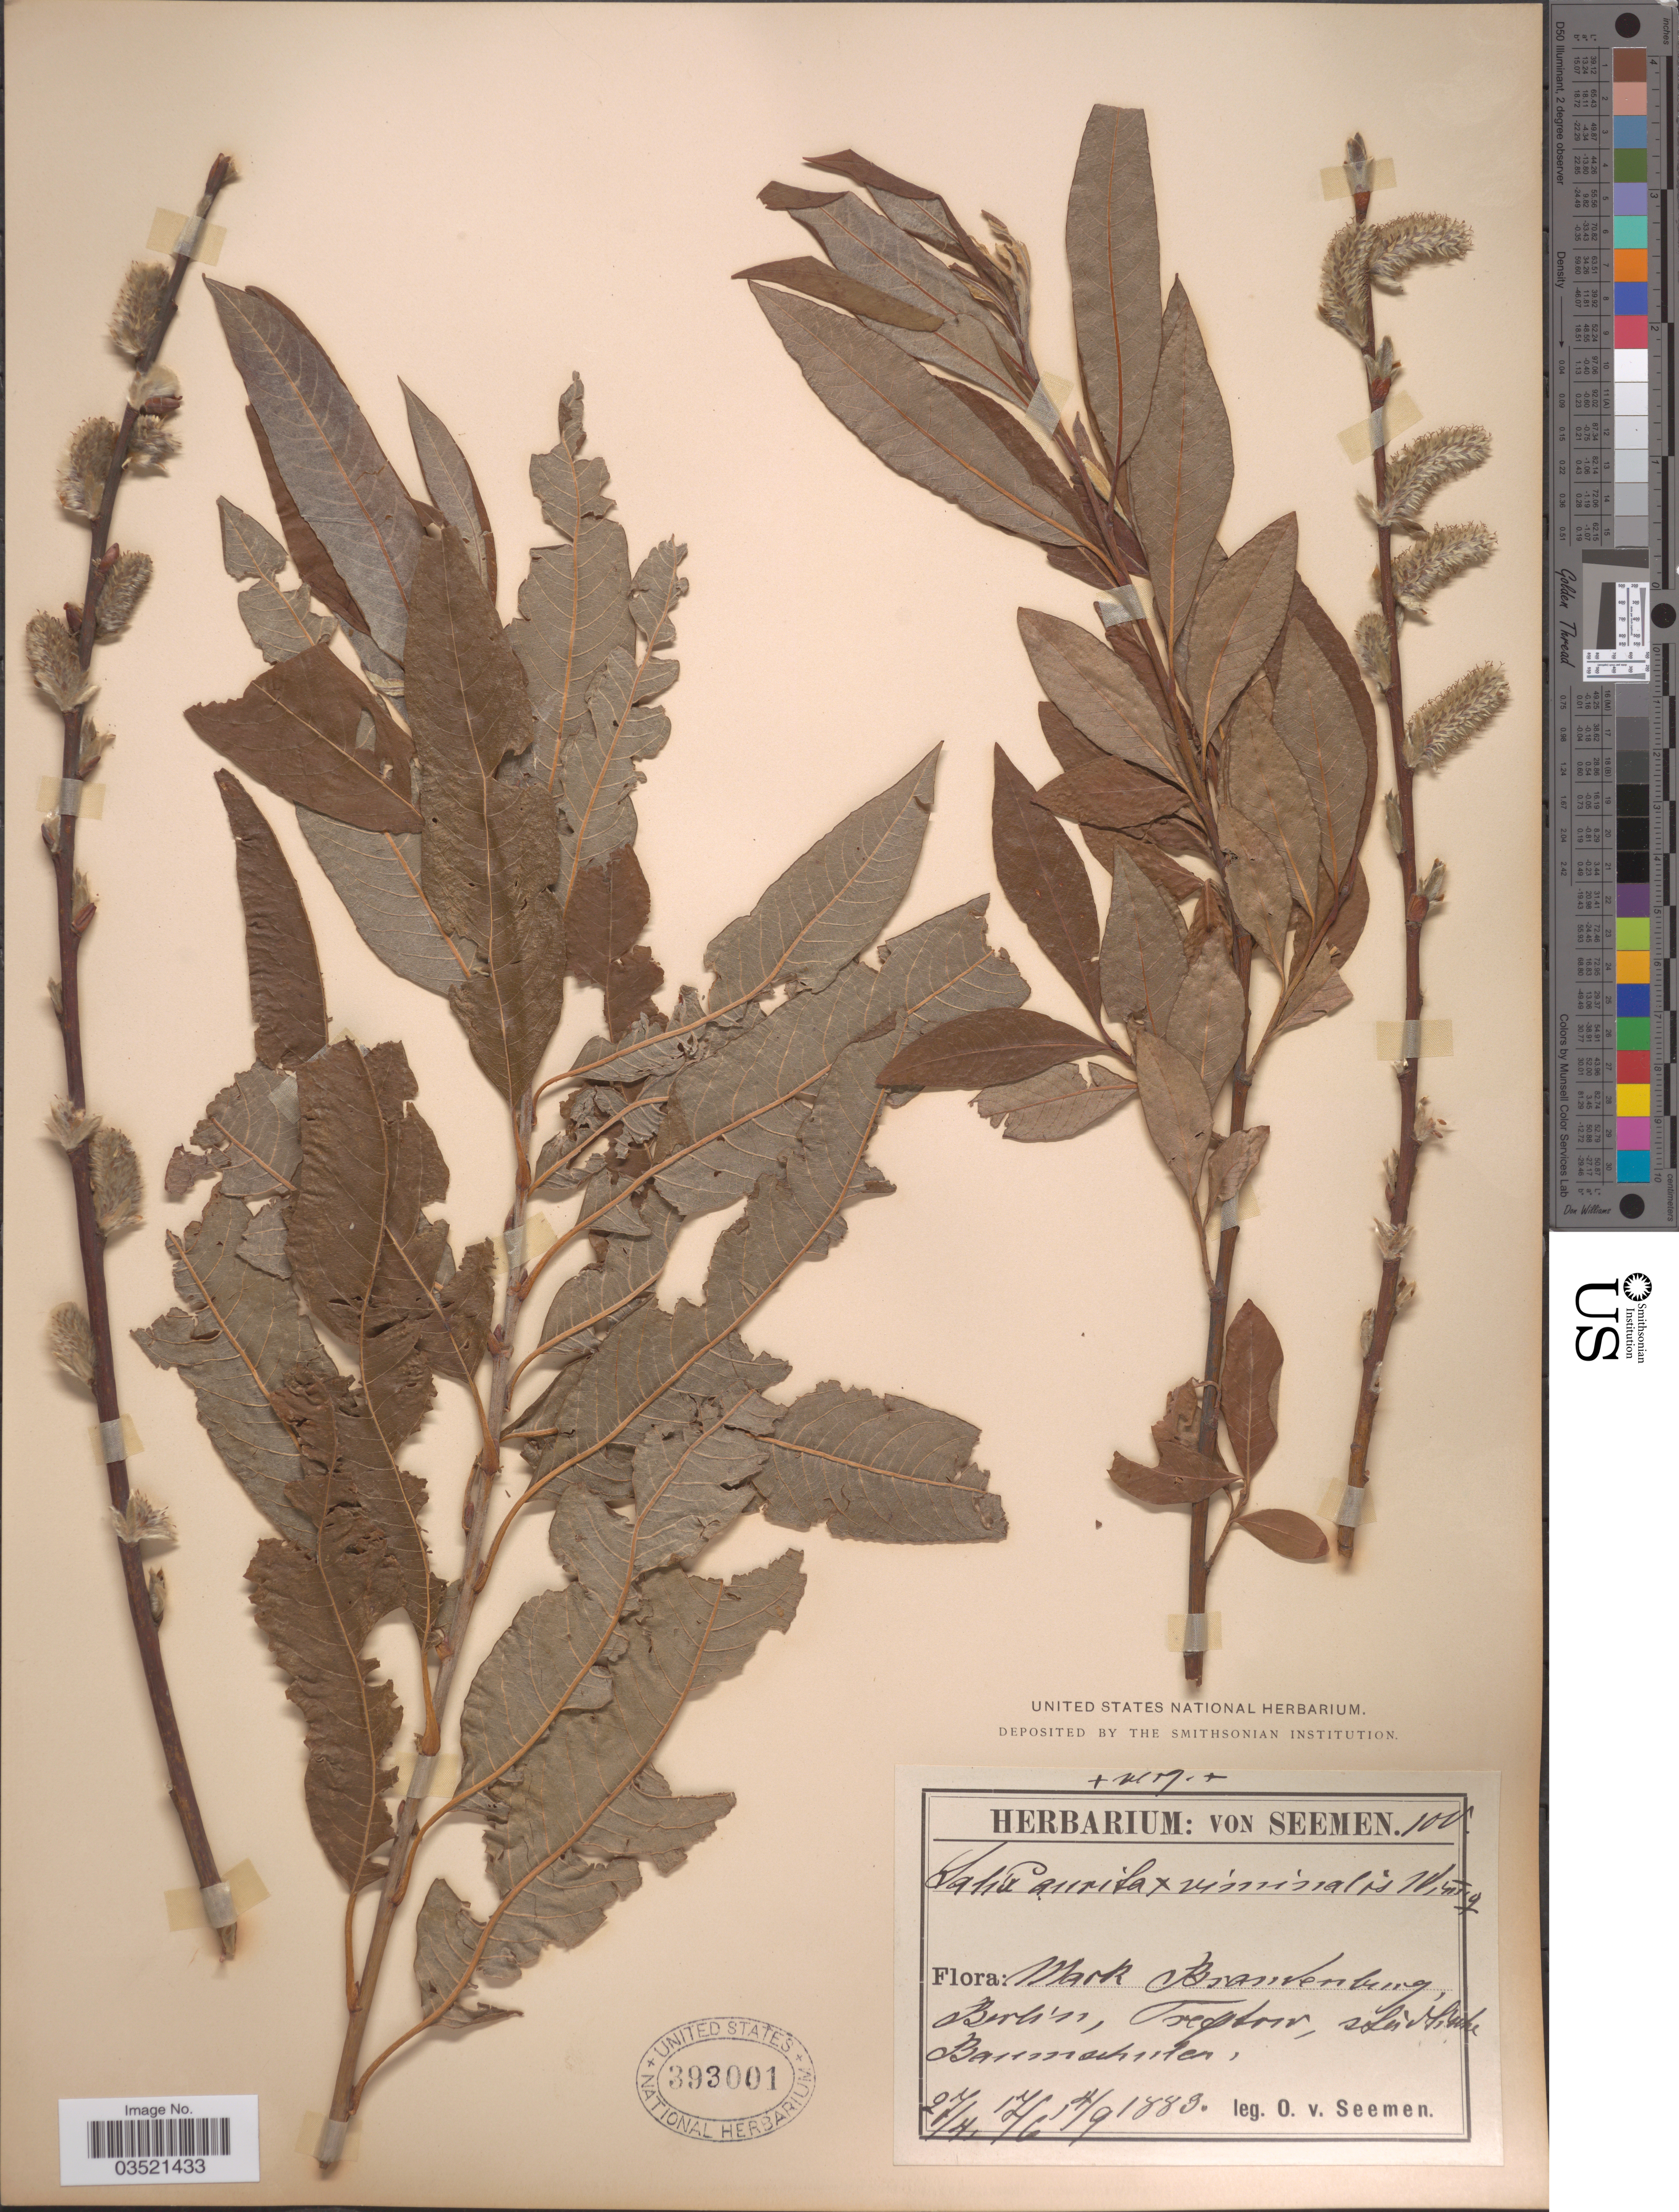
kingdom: Plantae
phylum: Tracheophyta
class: Magnoliopsida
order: Malpighiales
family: Salicaceae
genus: Salix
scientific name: Salix aurita x S. viminalis L.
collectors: K. O. von Seemen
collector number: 100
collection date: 1883-04-27/1883-09-04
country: Germany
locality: Mark Brandenburg, Berlin, Treptow, studlische [interpreted] Baumschulen.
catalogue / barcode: US 393001